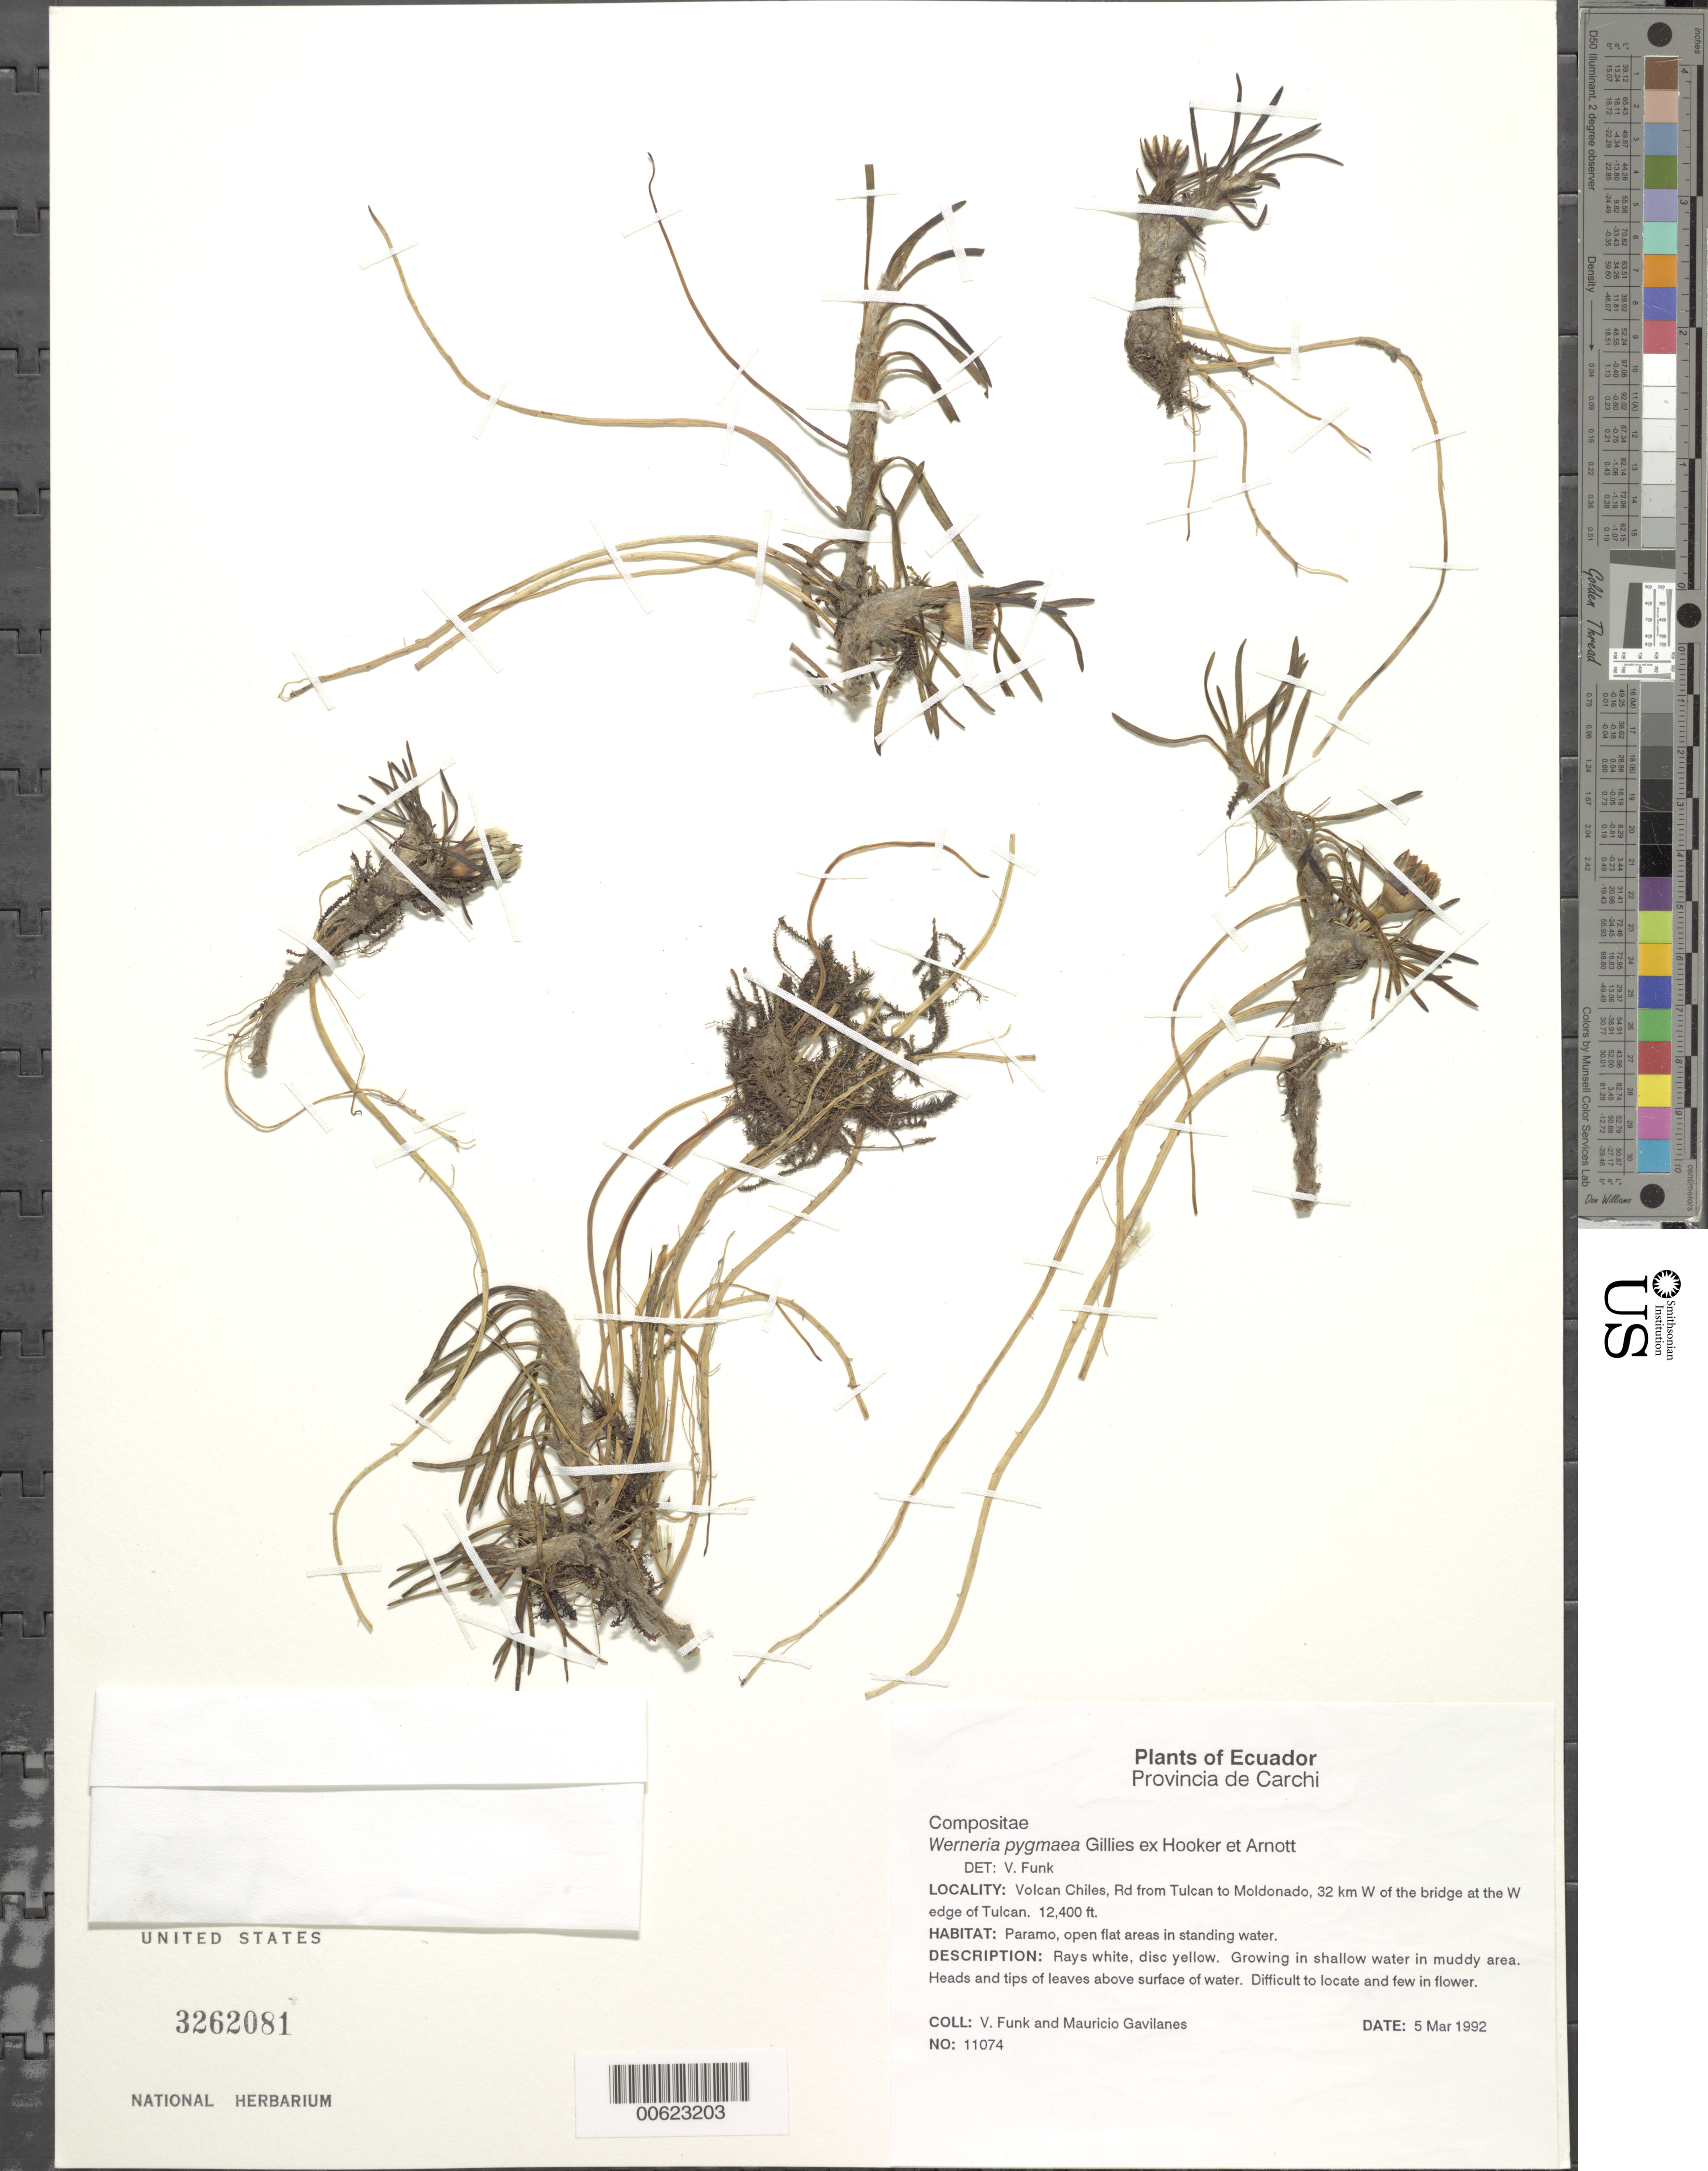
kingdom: Plantae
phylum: Tracheophyta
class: Magnoliopsida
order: Asterales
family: Asteraceae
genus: Werneria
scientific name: Werneria pygmaea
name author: Gillies ex Hook. & Arn.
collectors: V. Funk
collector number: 11074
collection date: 1992-03-05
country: Ecuador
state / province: Carchi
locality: Volcan Chiles, Rd from Tulcan to Moldonado, 32 km W of the bridge at the W edge of Tulcan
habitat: Paramo, open flat areas in standing water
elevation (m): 3780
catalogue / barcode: US 3262081